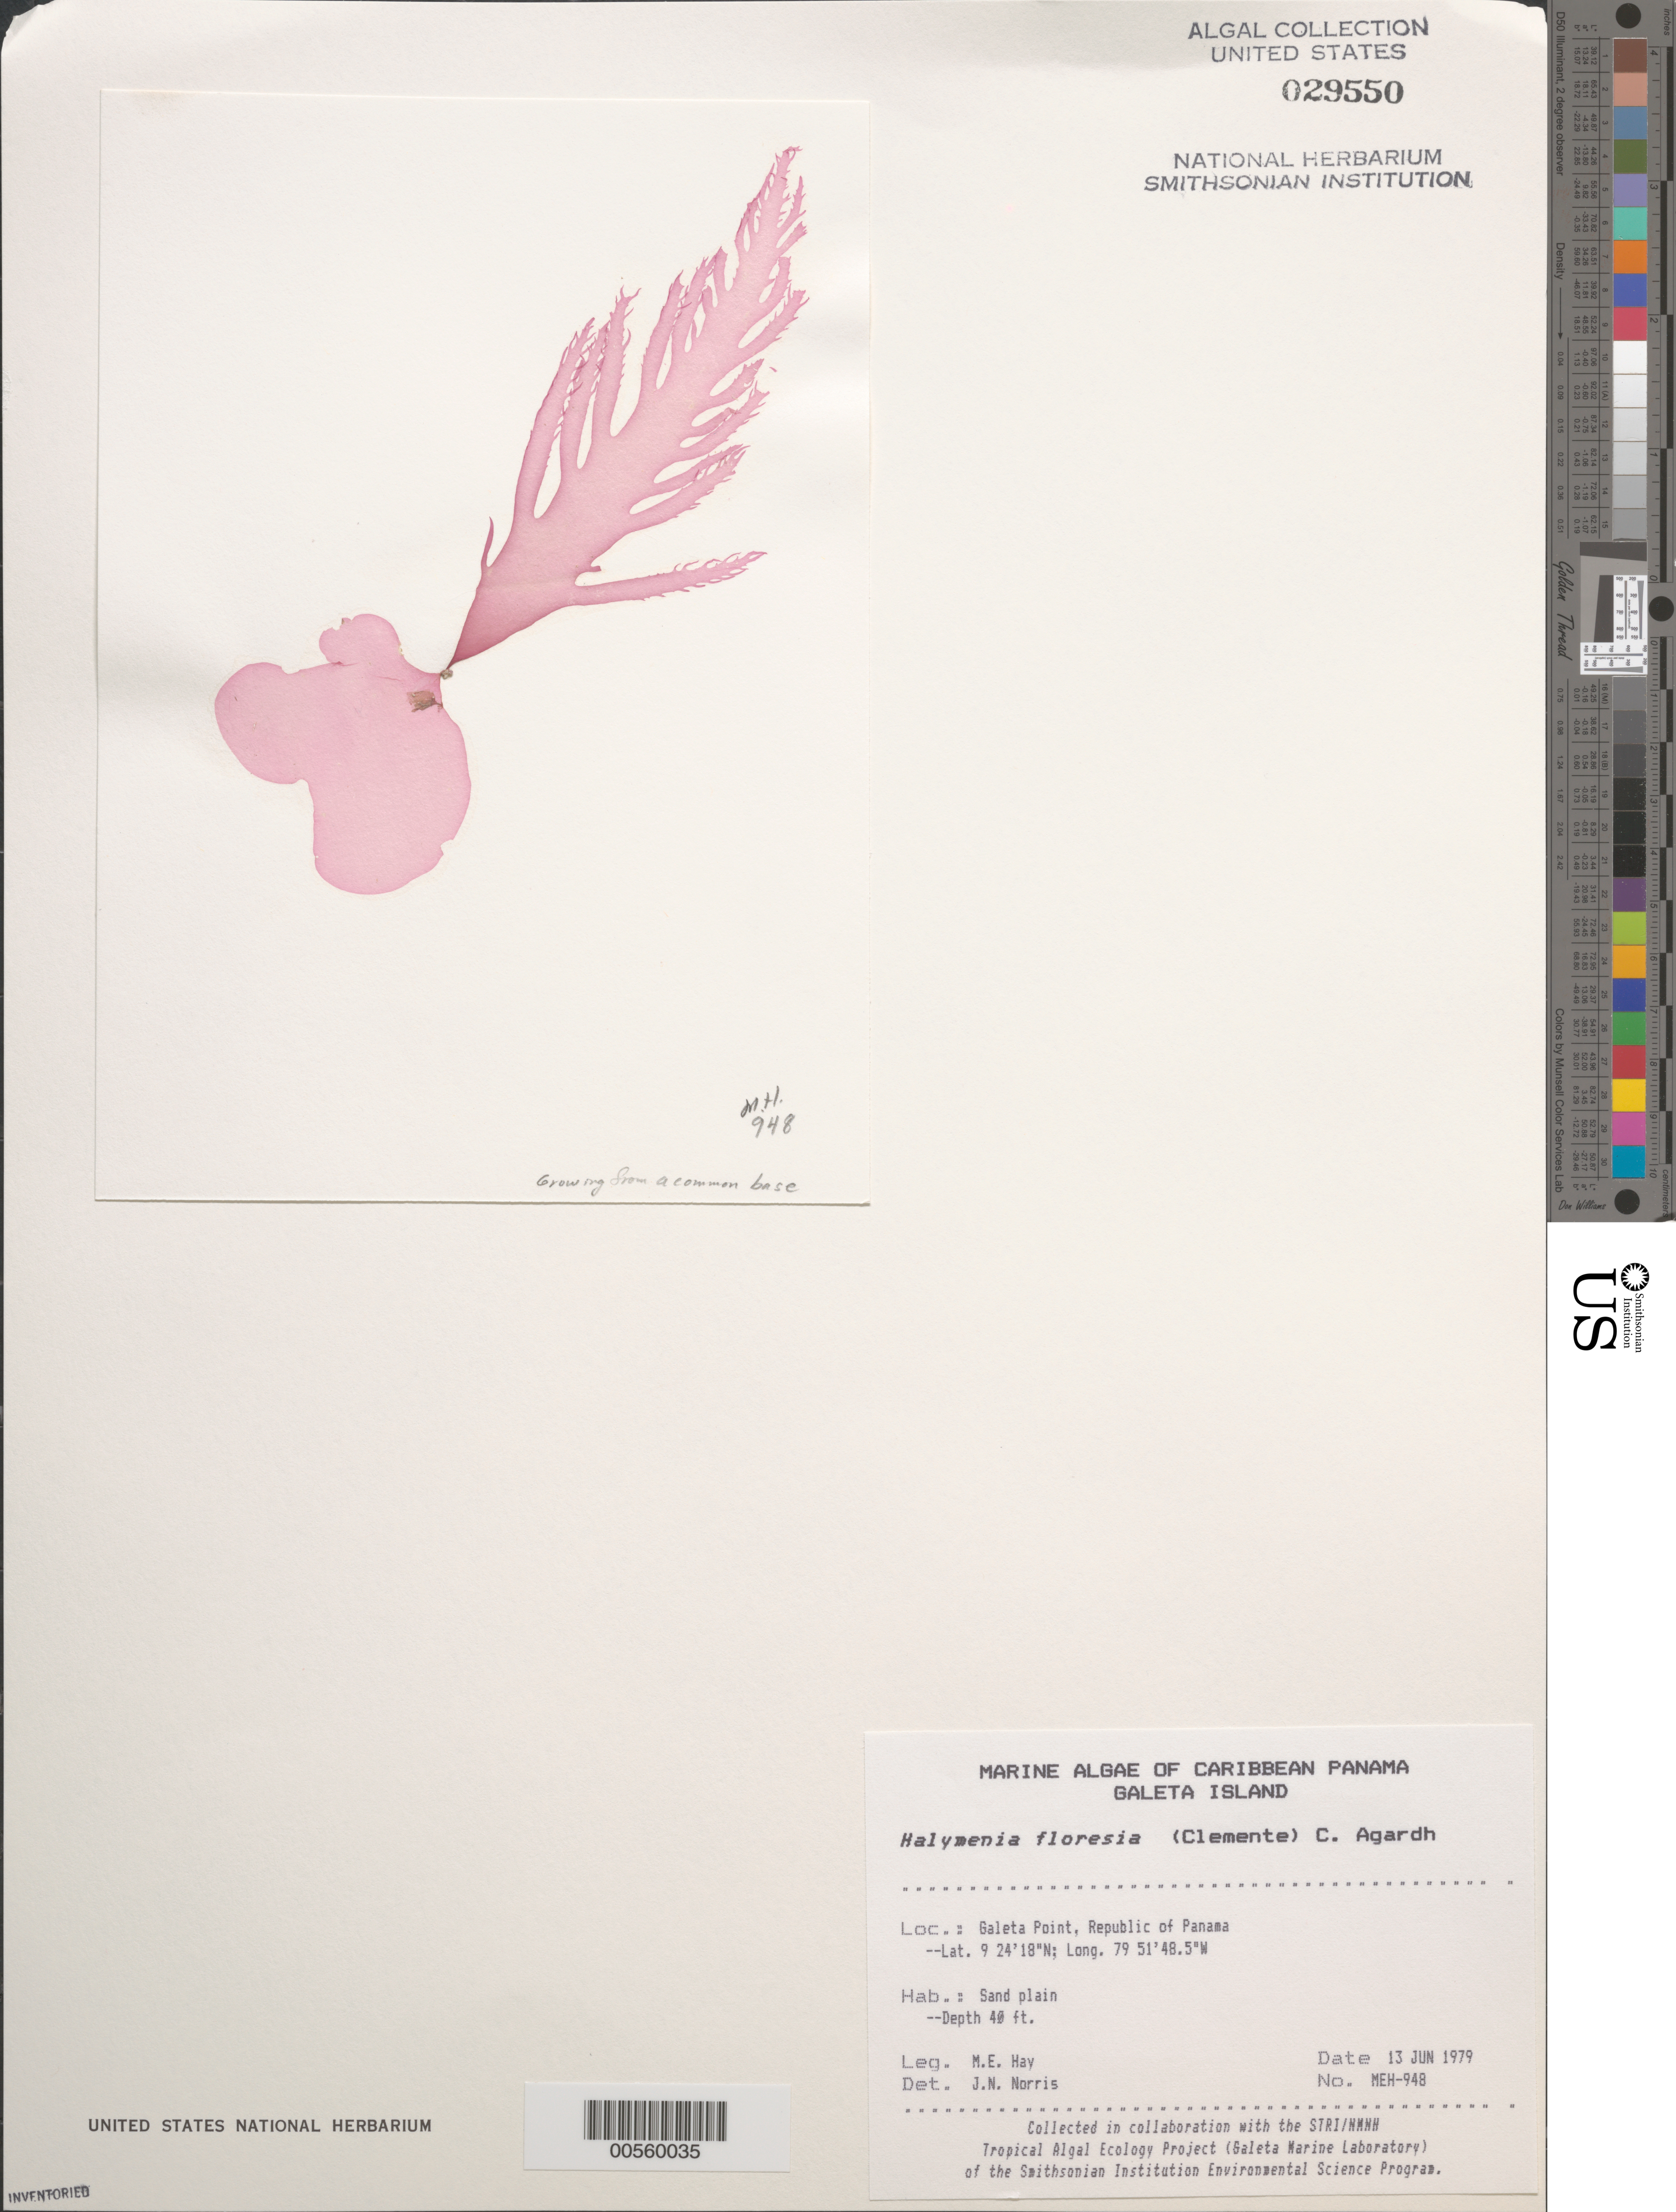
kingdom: Plantae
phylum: Rhodophyta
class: Florideophyceae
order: Halymeniales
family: Halymeniaceae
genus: Halymenia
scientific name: Halymenia floresii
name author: (Clemente) C. Agardh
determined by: Norris, James N.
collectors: M. E. Hay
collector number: MEH-948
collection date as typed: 13 Jun 1979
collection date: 1979-06-13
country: Panama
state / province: Colón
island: Galeta Island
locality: Galeta Point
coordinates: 9 24' 18" N, 79 51' 48.5" W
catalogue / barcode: US 29550